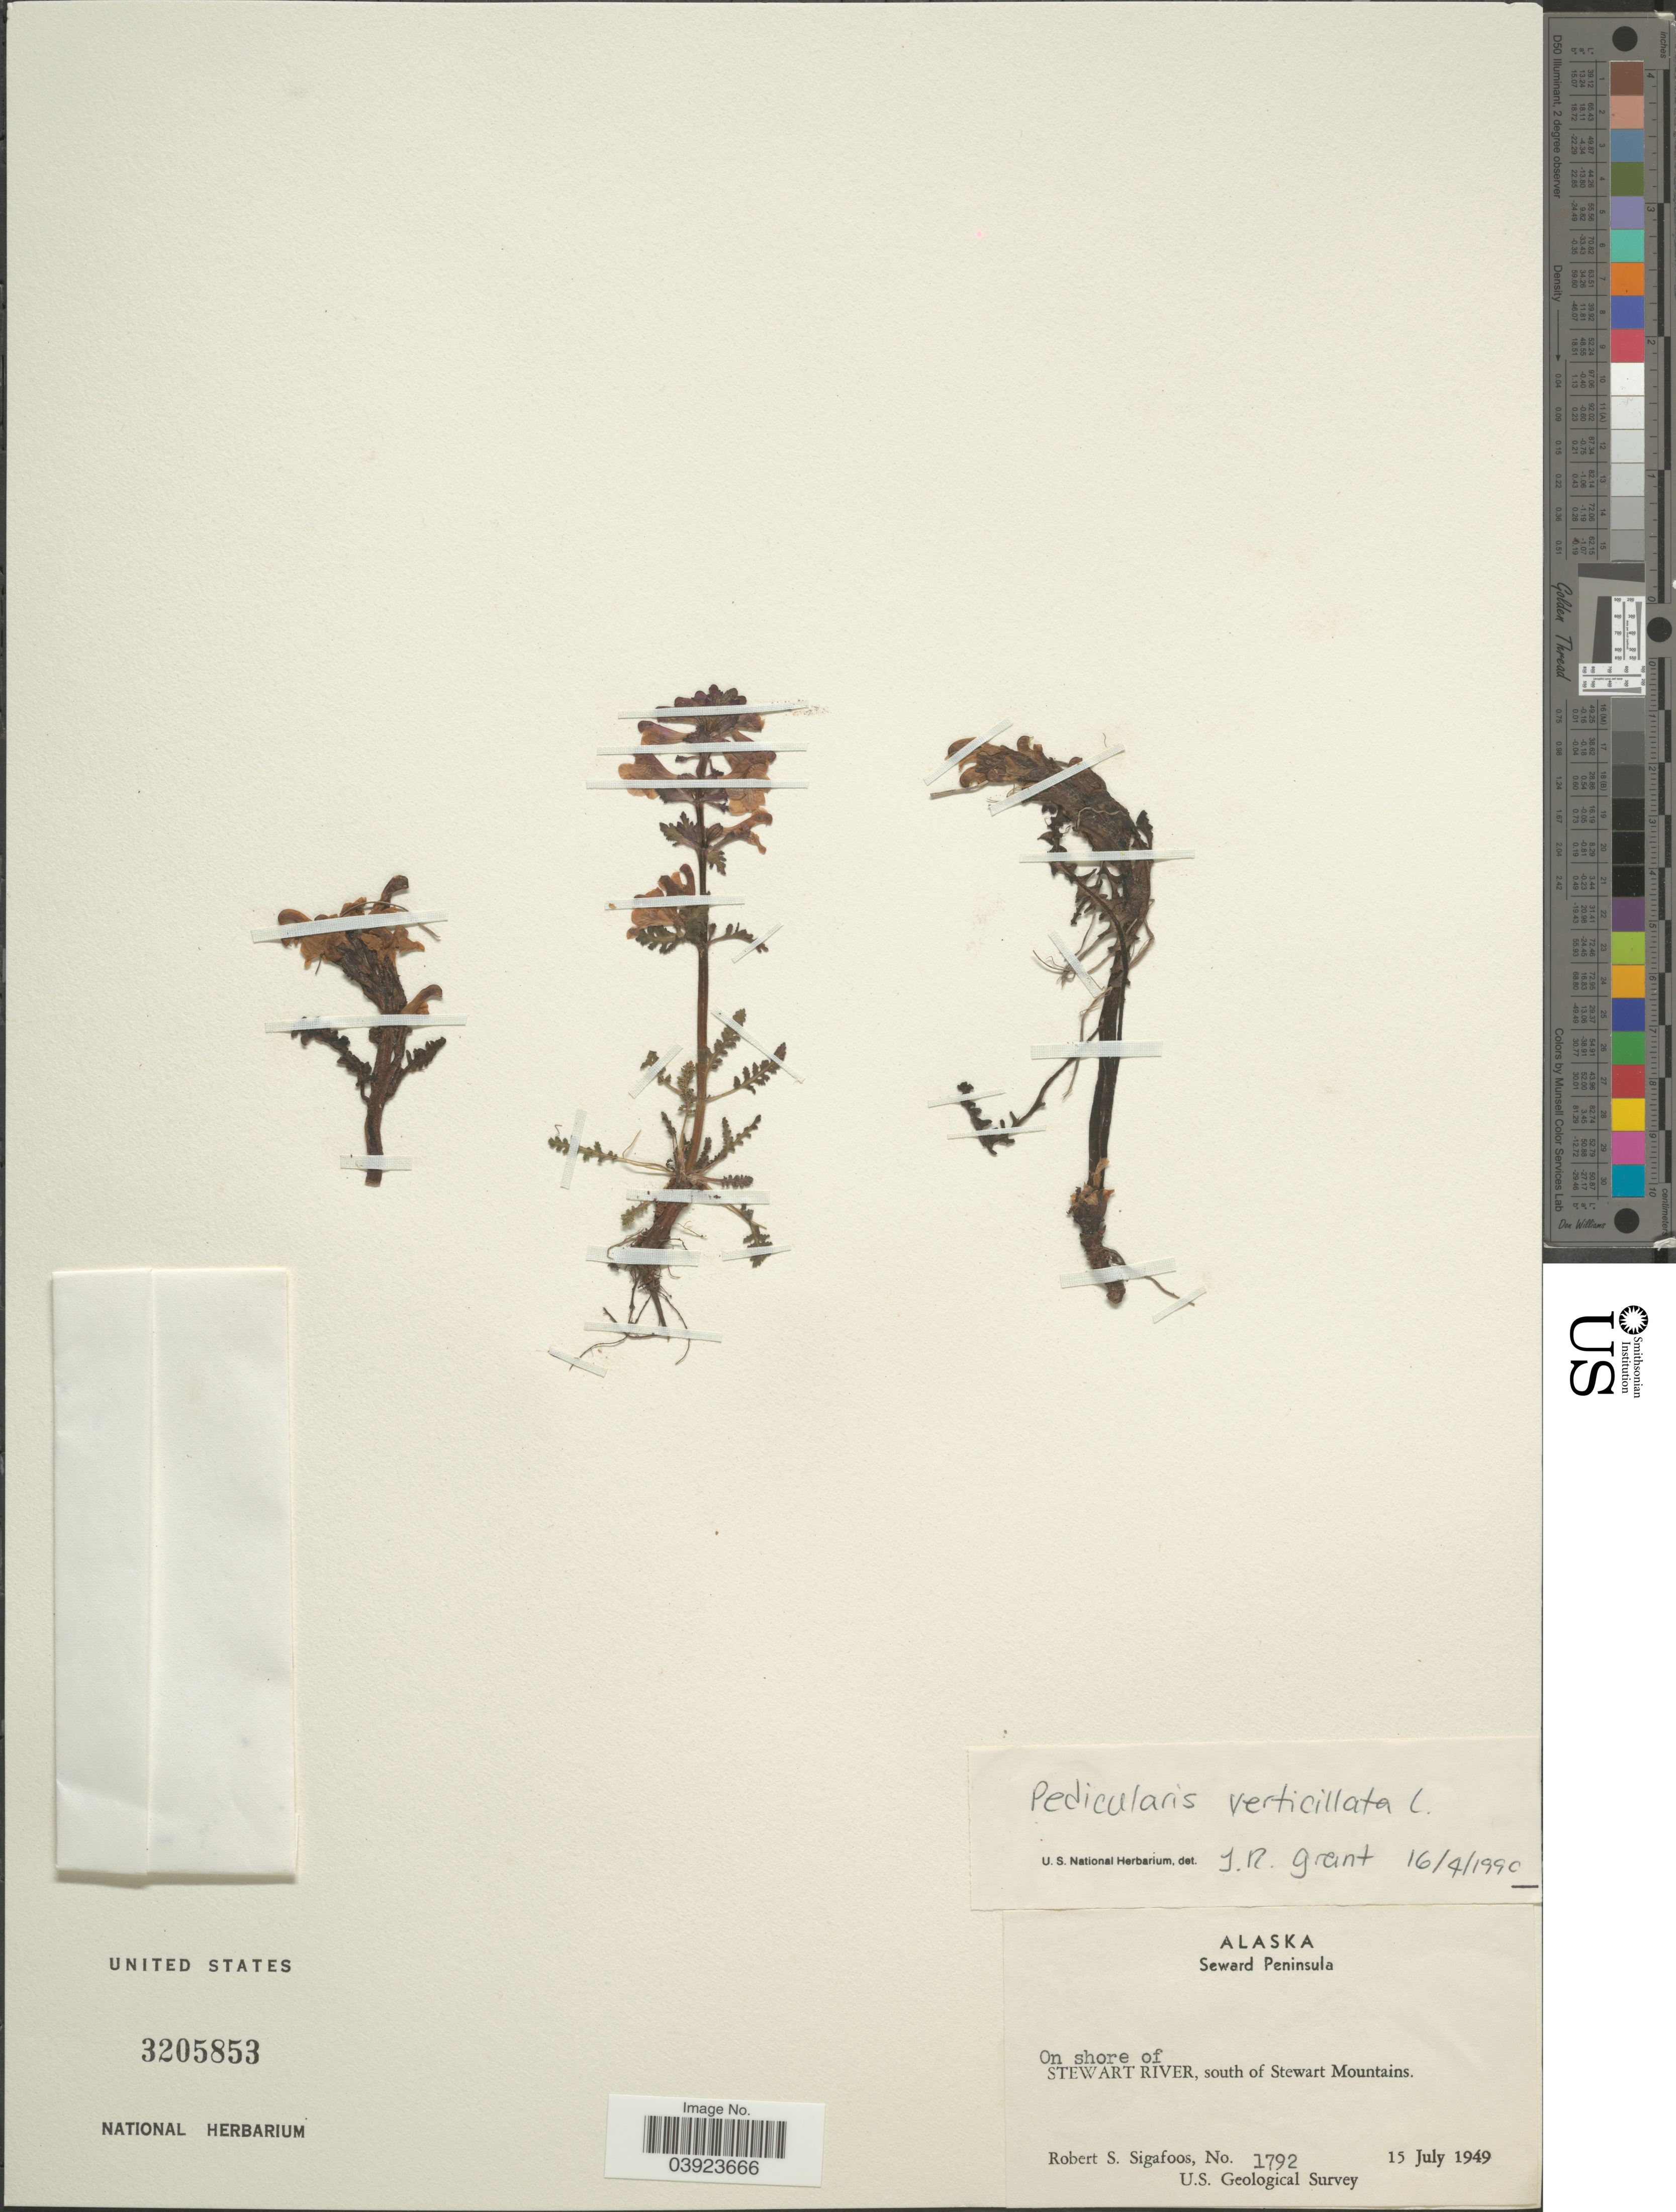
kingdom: Plantae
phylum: Tracheophyta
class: Magnoliopsida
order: Lamiales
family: Orobanchaceae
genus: Pedicularis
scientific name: Pedicularis verticillata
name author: L.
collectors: R. Sigafoos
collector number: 1792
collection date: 1949-07-15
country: United States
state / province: Alaska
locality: Seward Peninsula. On shore of Stewart River, south of Stewart Mountains.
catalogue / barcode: US 3205853